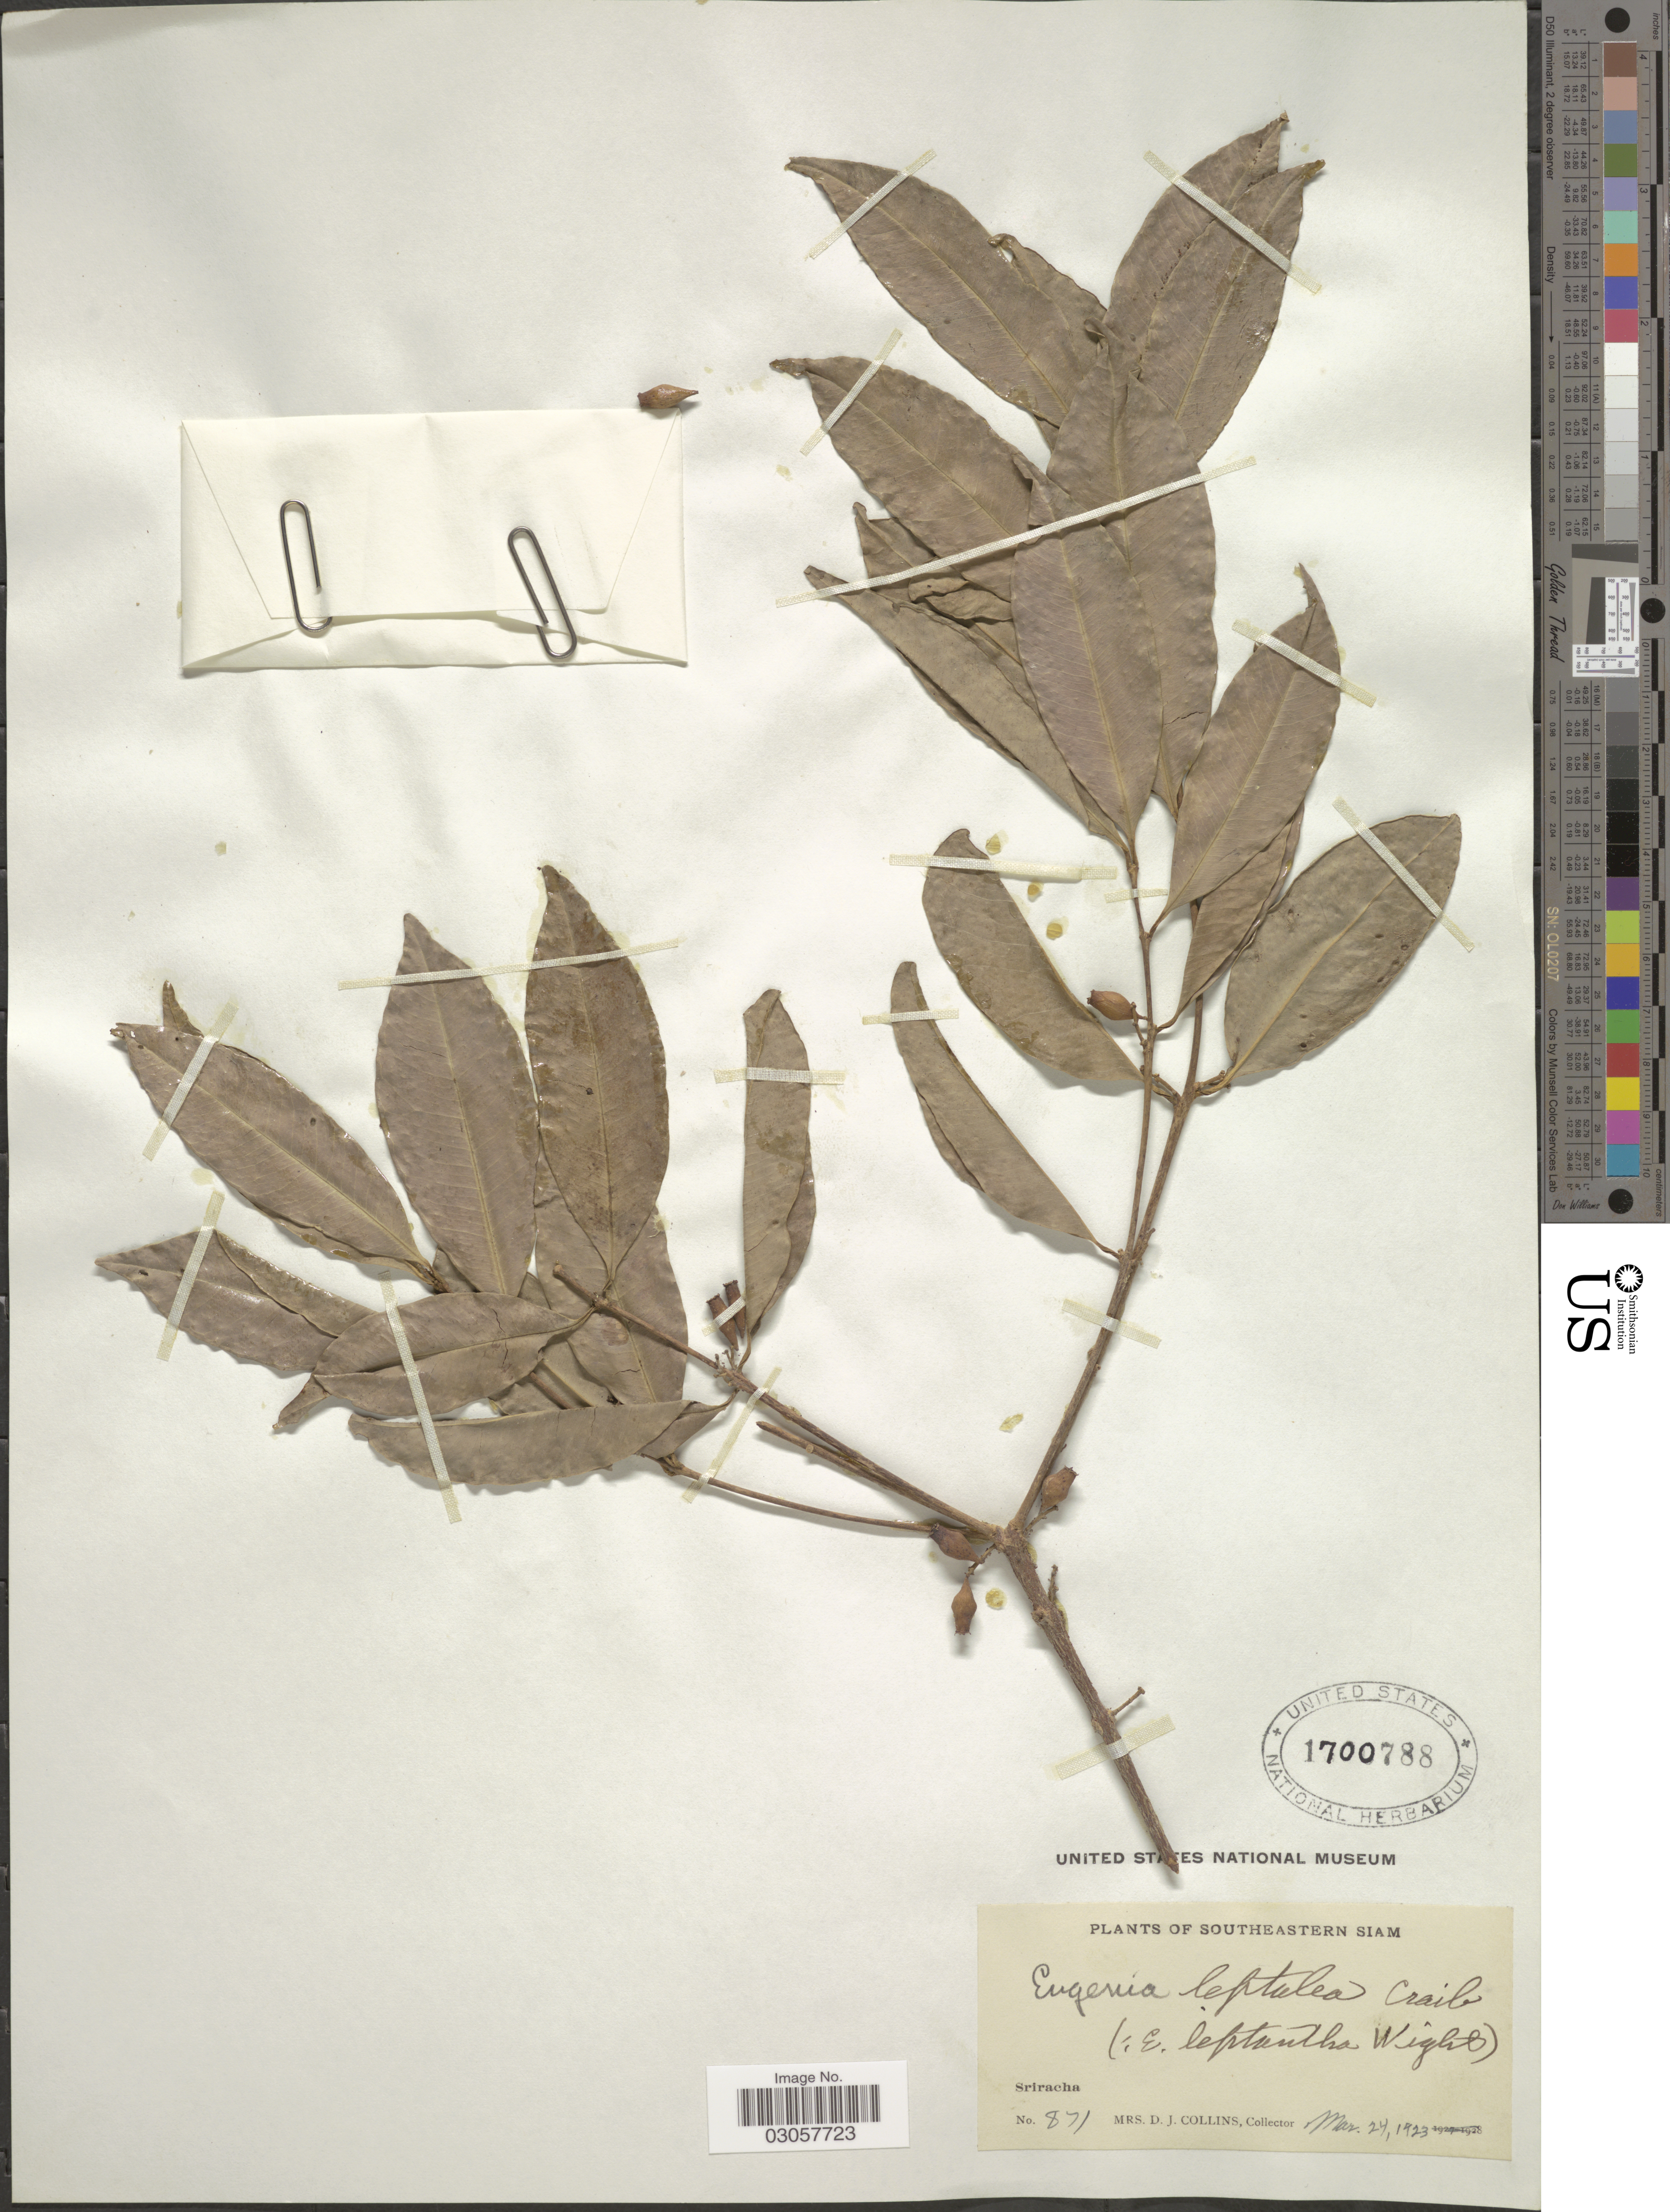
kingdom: Plantae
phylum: Tracheophyta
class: Magnoliopsida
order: Myrtales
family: Myrtaceae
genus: Syzygium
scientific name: Syzygium leptanthum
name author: (Wight) Nied.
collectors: Mrs. D. J. Collins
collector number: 871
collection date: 1923-03-24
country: Thailand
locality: Southeastern Siam. Sriracha.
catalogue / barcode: US 1700788